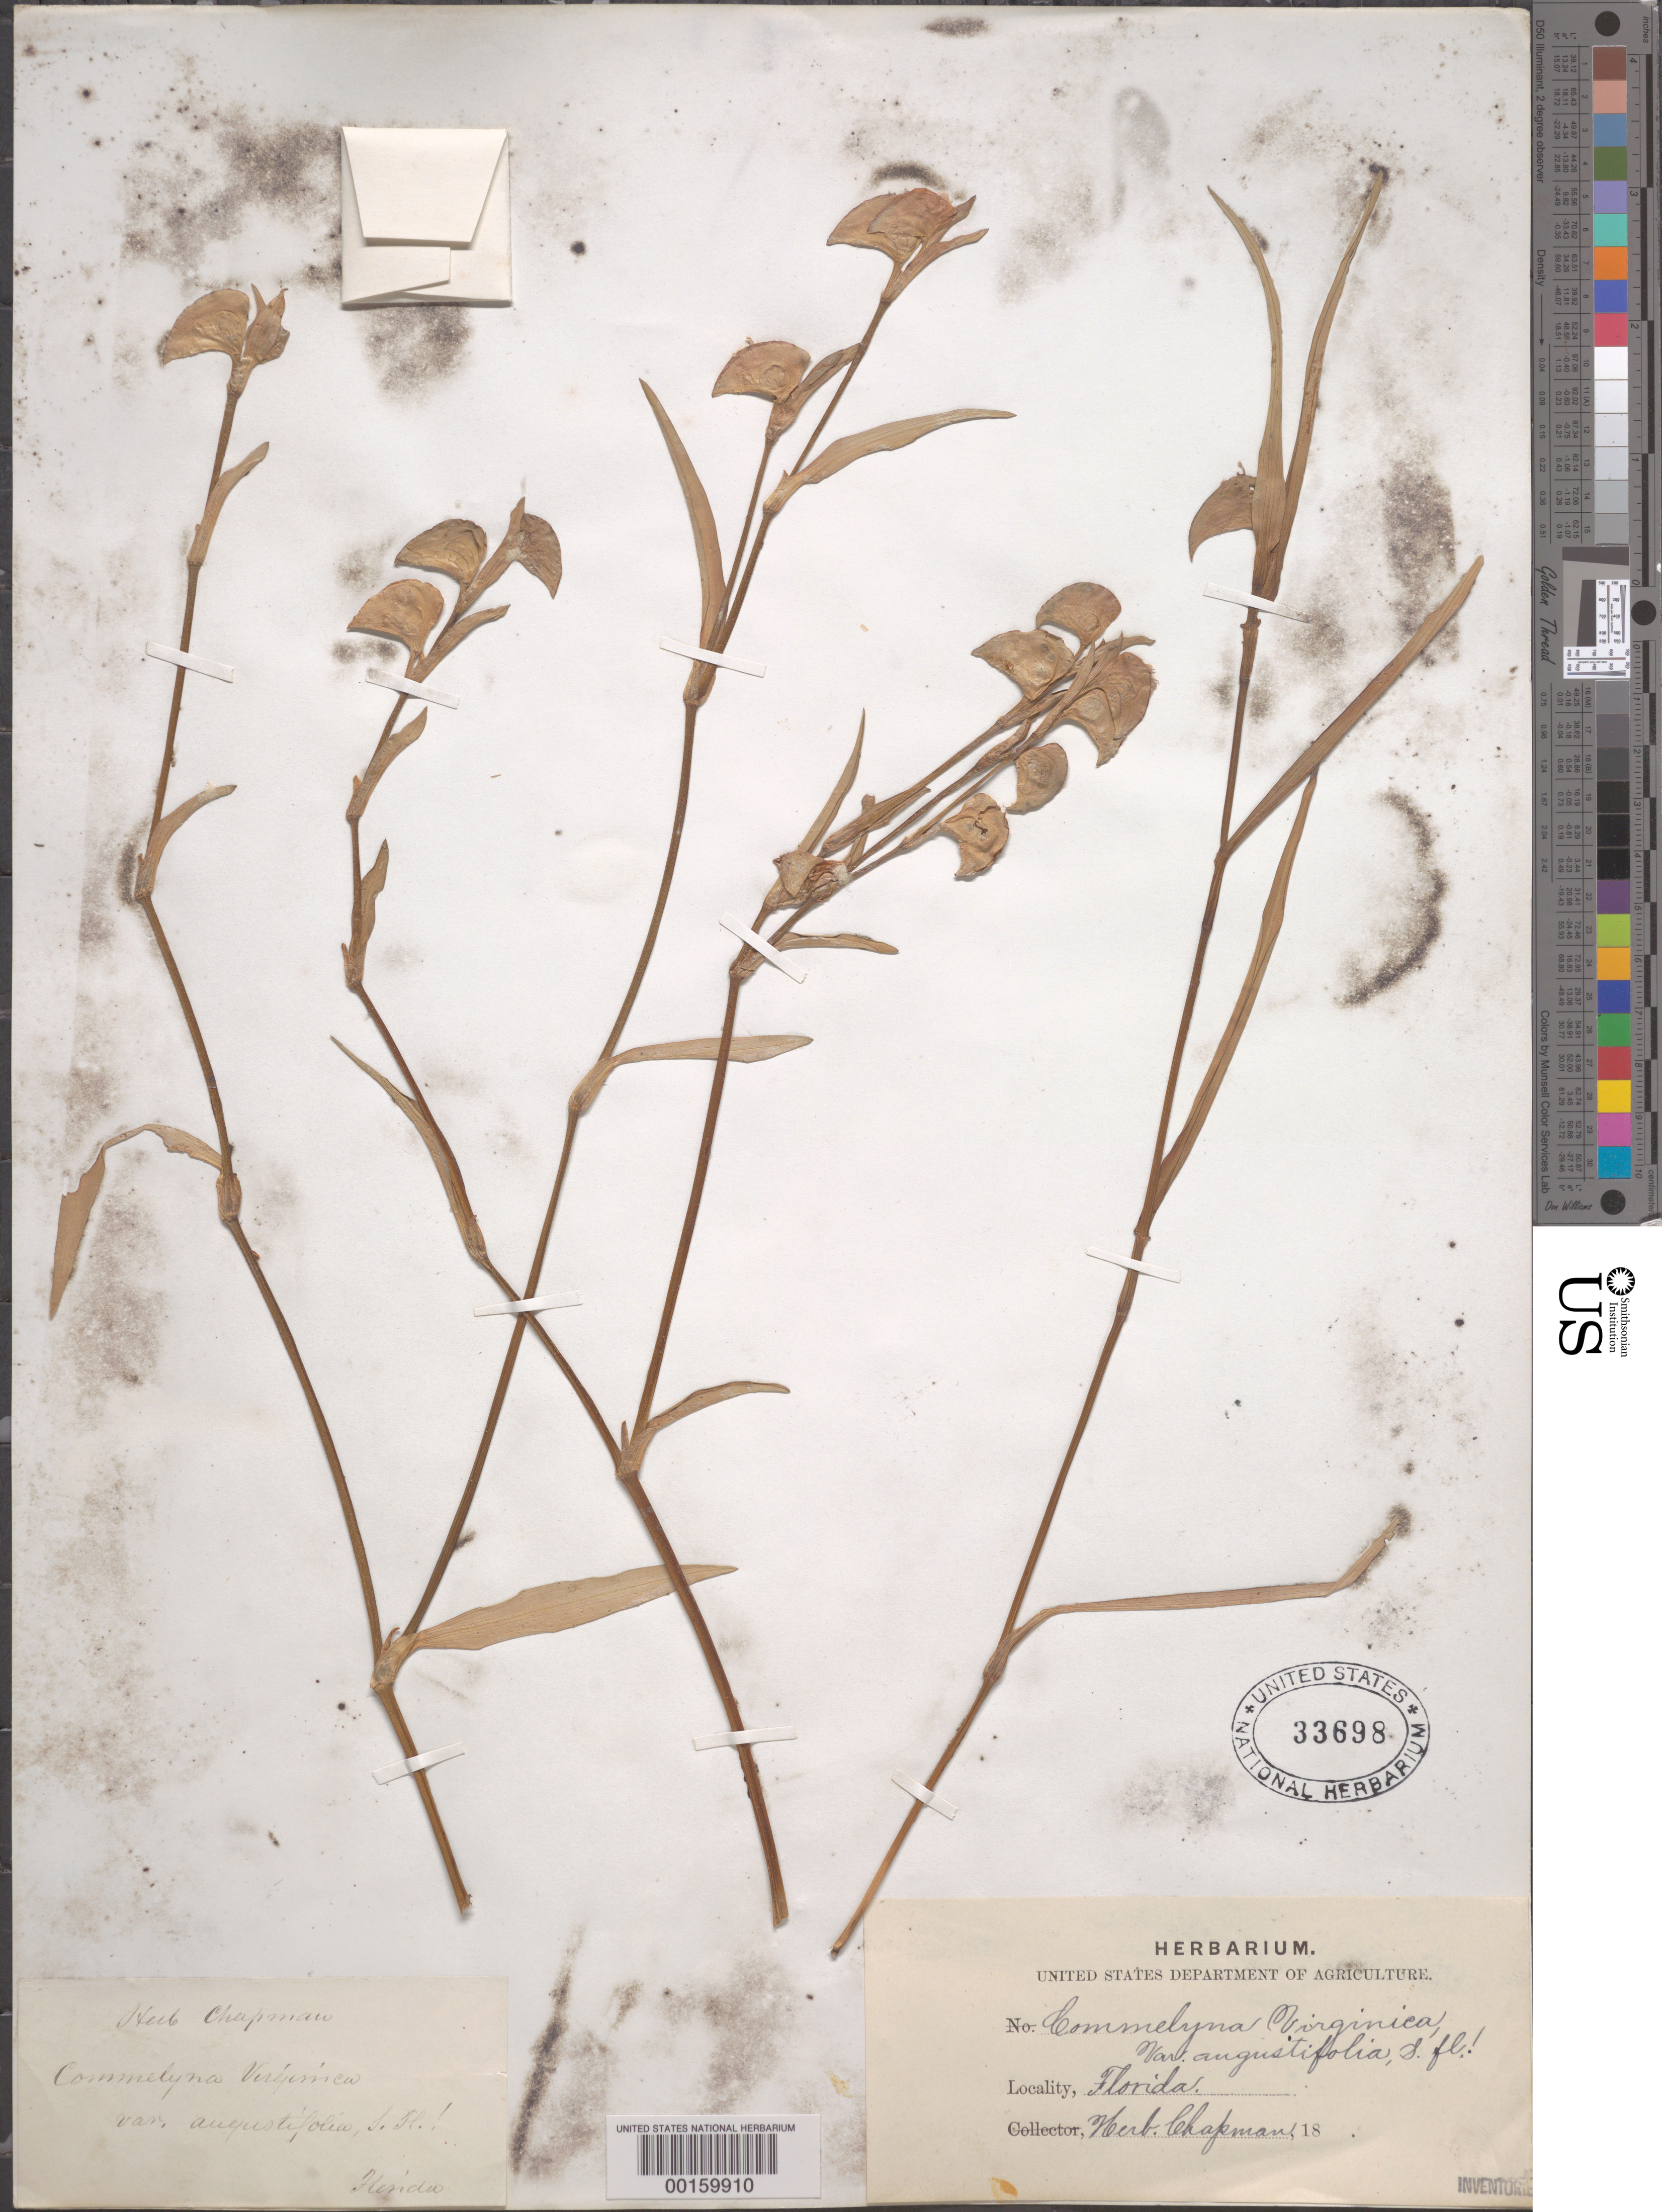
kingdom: Plantae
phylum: Tracheophyta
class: Liliopsida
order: Commelinales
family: Commelinaceae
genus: Commelina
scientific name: Commelina erecta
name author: L.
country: United States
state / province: Florida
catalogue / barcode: US 33698